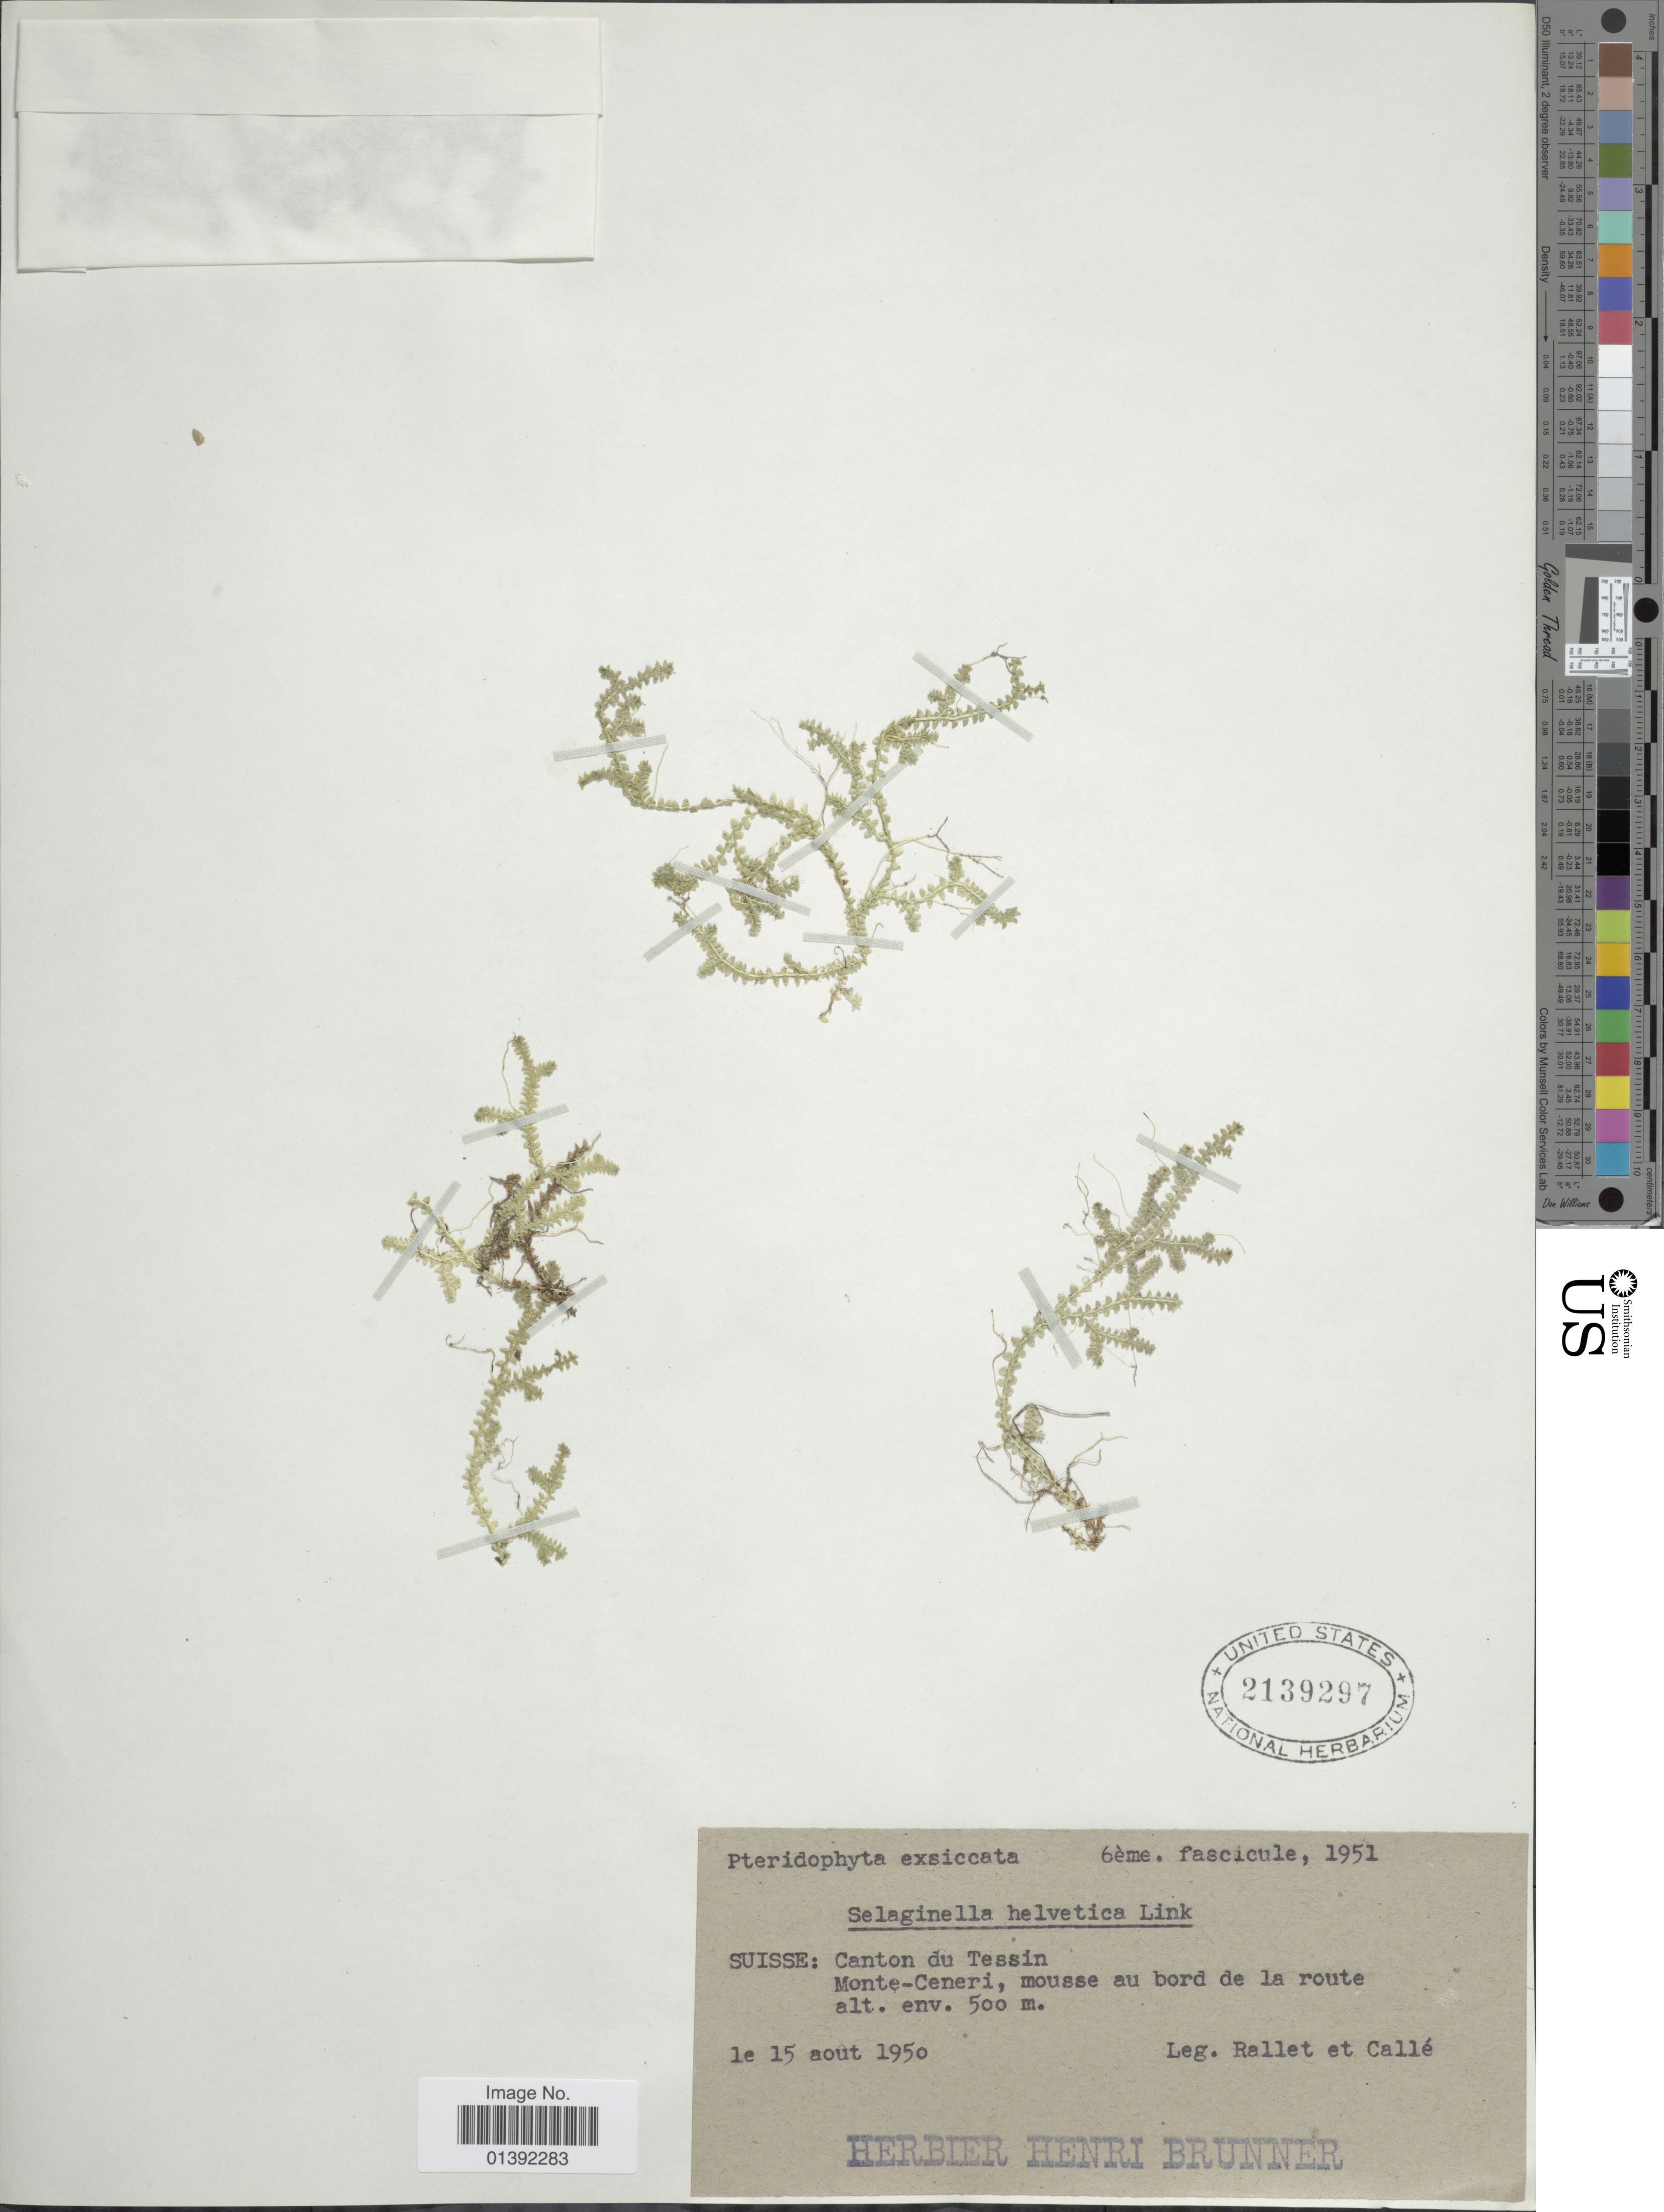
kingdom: Plantae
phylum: Tracheophyta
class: Lycopodiopsida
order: Selaginellales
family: Selaginellaceae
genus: Selaginella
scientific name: Selaginella helvetica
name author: (L.) Spring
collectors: L. Rallet & Calle, J.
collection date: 1950-08-15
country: Switzerland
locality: Suisse: Canton du Tessin, Monte-Ceneri, mousse au bord de la route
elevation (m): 500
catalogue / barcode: US 2139297